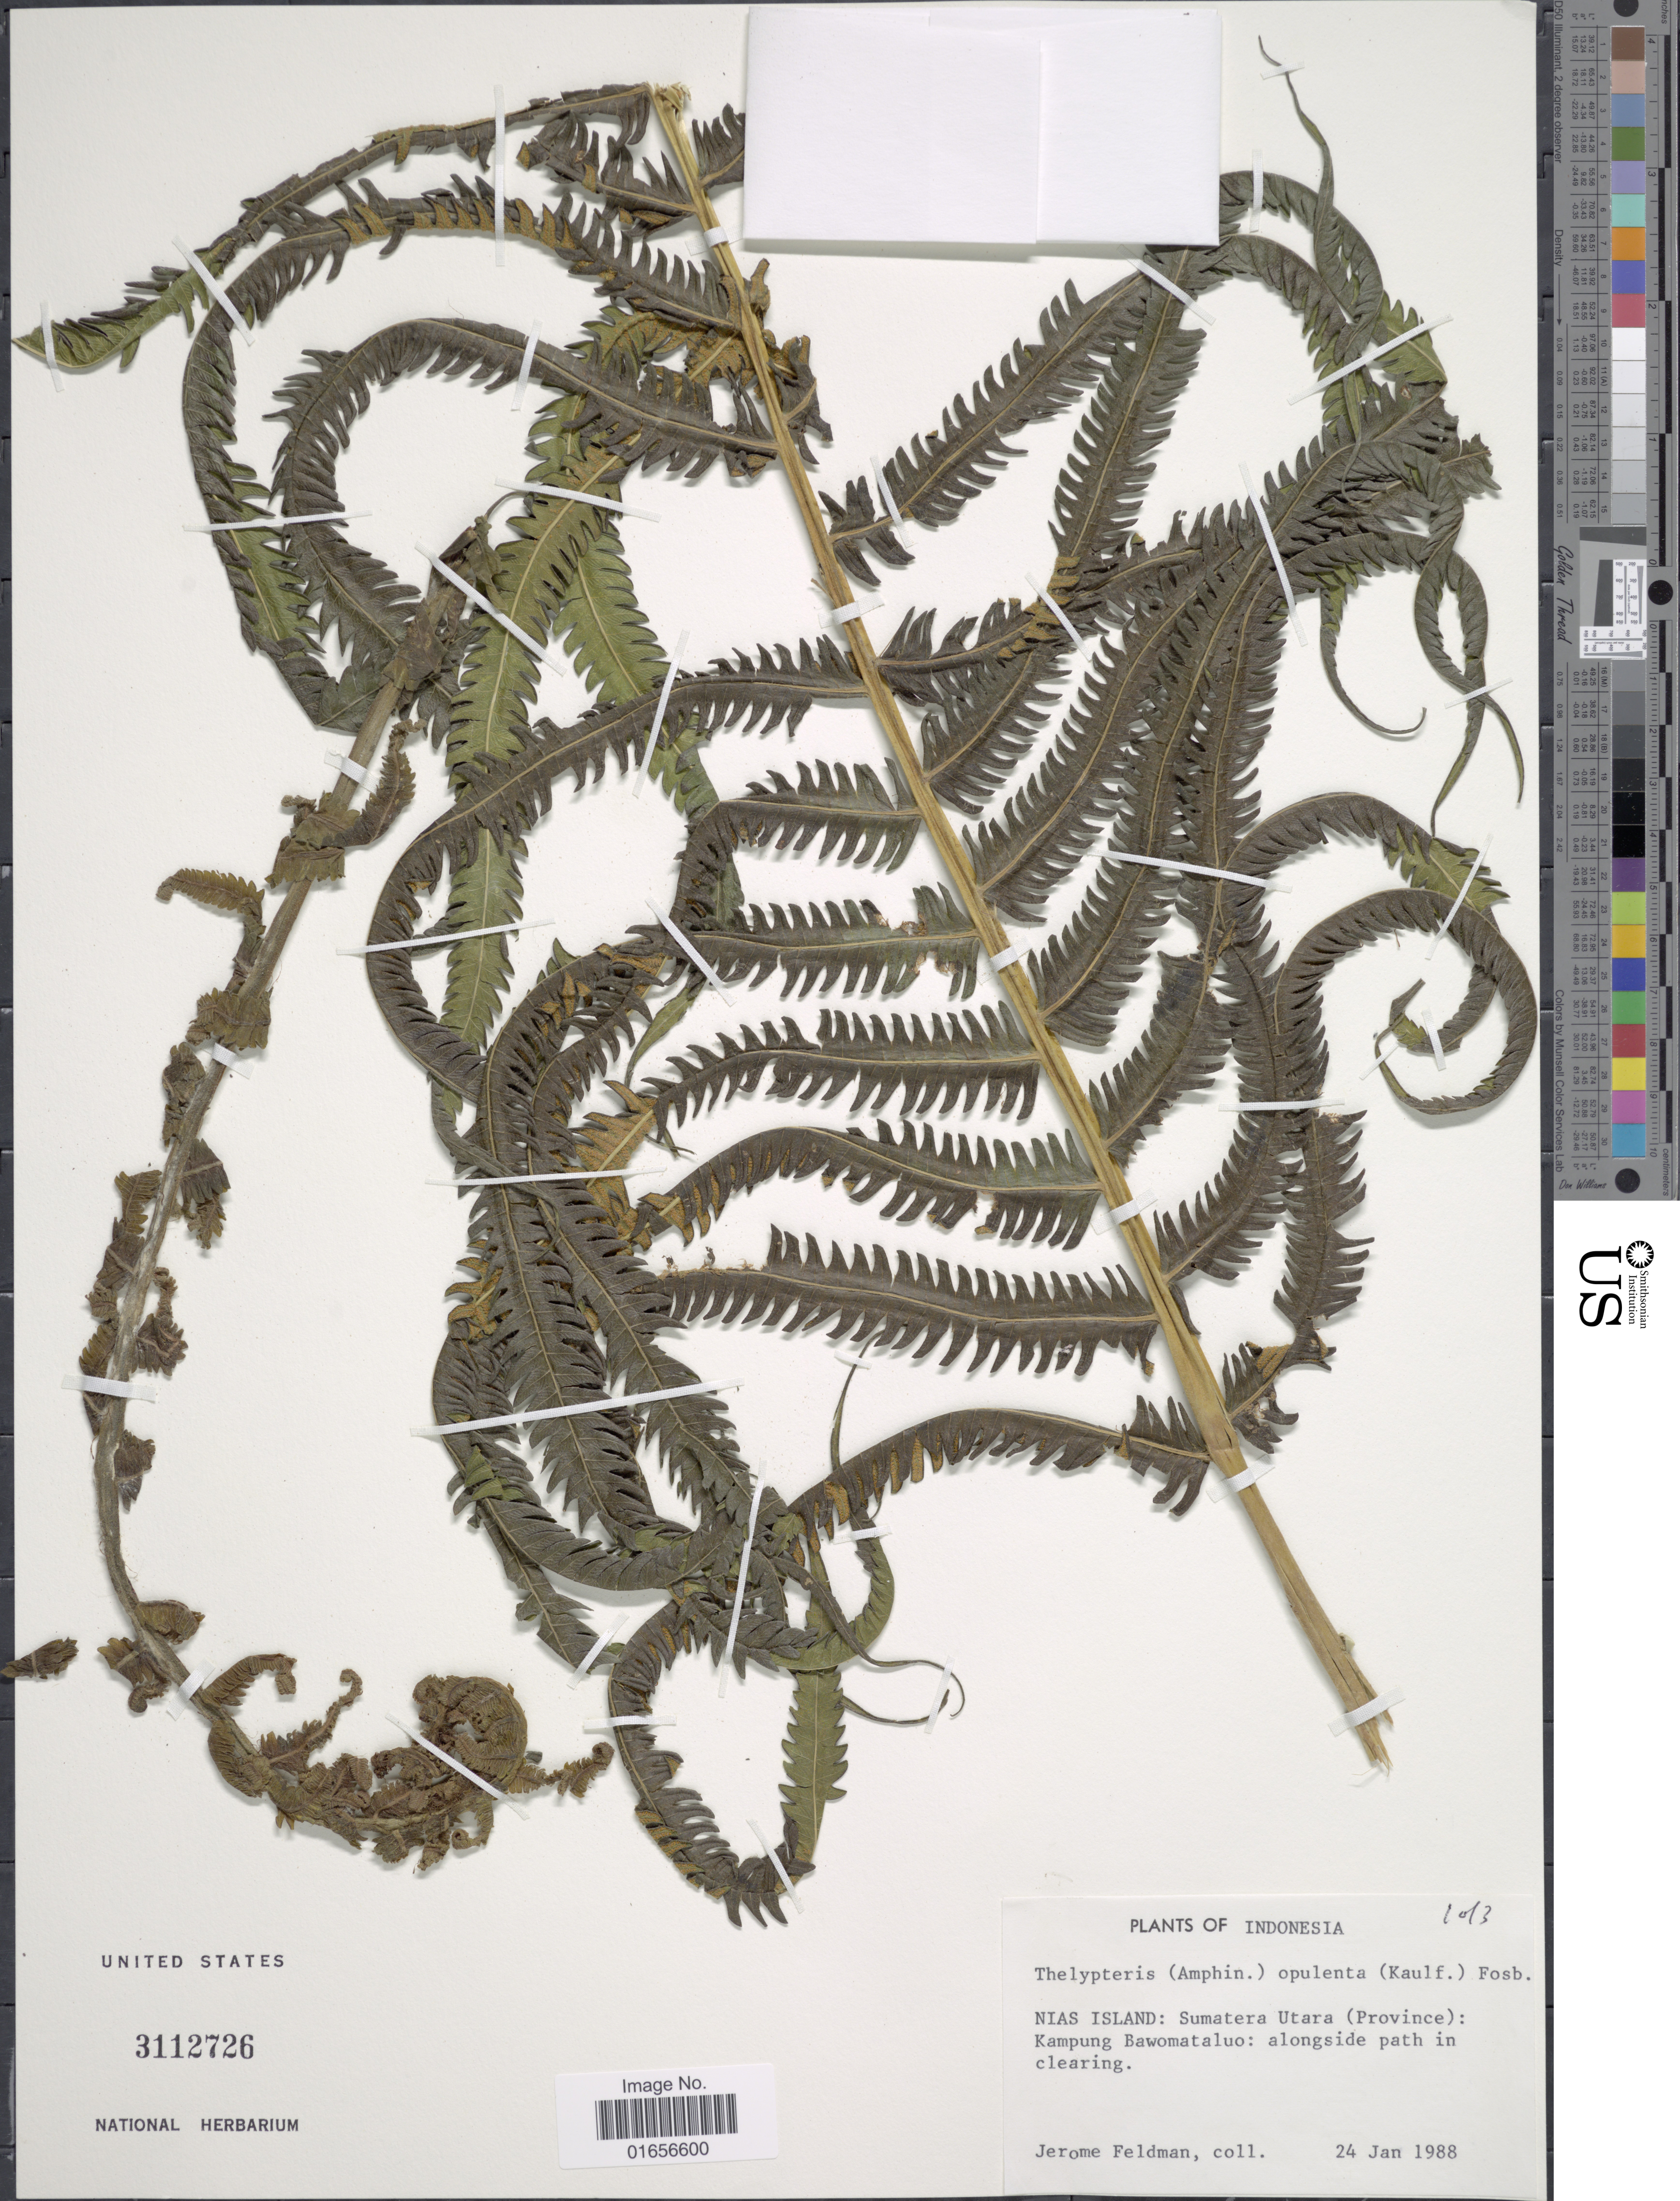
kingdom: Plantae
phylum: Tracheophyta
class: Polypodiopsida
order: Polypodiales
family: Thelypteridaceae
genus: Amphineuron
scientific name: Amphineuron opulentum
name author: (Kaulf.) Holttum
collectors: J. Feldman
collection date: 1988-01-24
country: Indonesia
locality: Nias Island: Sumatera Utara (Province): Kampung Bawomataluo: alongside path in clearing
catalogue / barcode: US 3112726